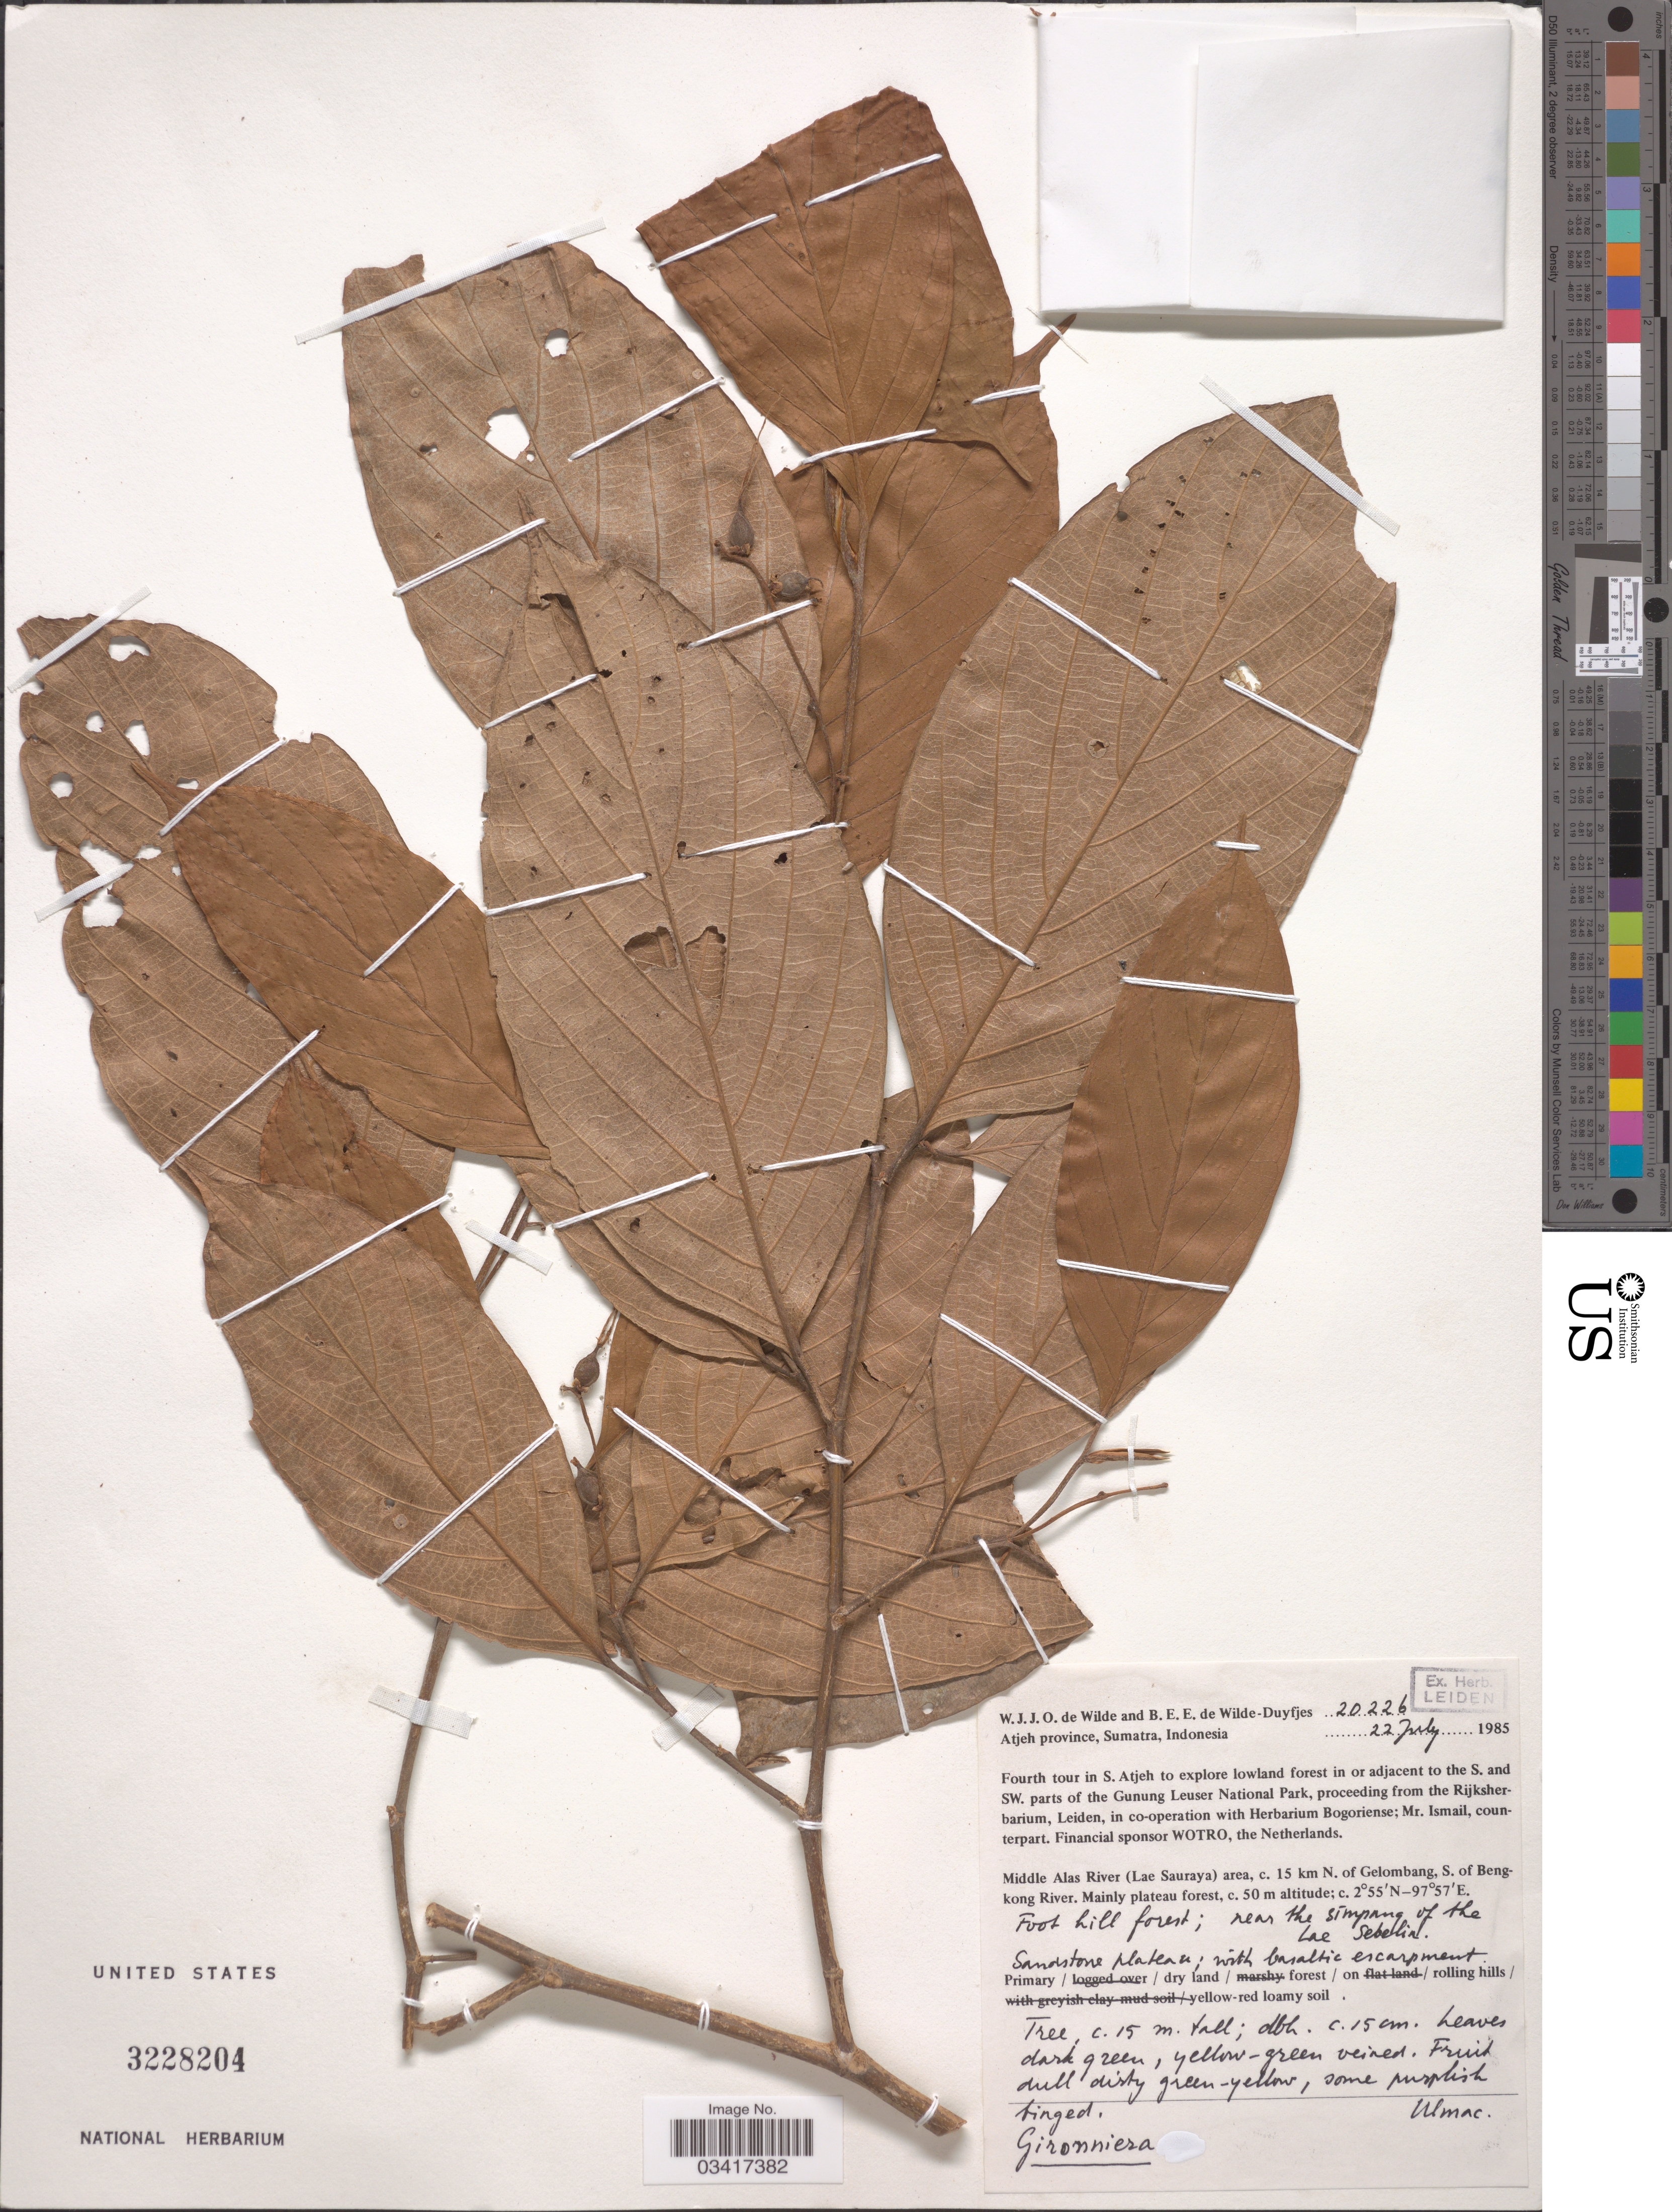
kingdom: Plantae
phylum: Tracheophyta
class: Magnoliopsida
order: Rosales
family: Cannabaceae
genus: Gironniera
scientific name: Gironniera sp.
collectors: W. J. de Wilde & B. E. de Wilde-Duyfjes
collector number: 20226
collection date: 1985-07-22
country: Indonesia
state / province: Sumatra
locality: Atjeh province. Fourth tour in S.Atjeh to explore lowland forest in or adjacent to the S. and SW. parts of the Gunung Leuser National Park. Middle Alas River (Lae Sauraya) area, c. 15 km N. of Gelombang, S. of Bengkong River. Near the Simpang of the Lae Sebelia.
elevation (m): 50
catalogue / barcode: US 3228204